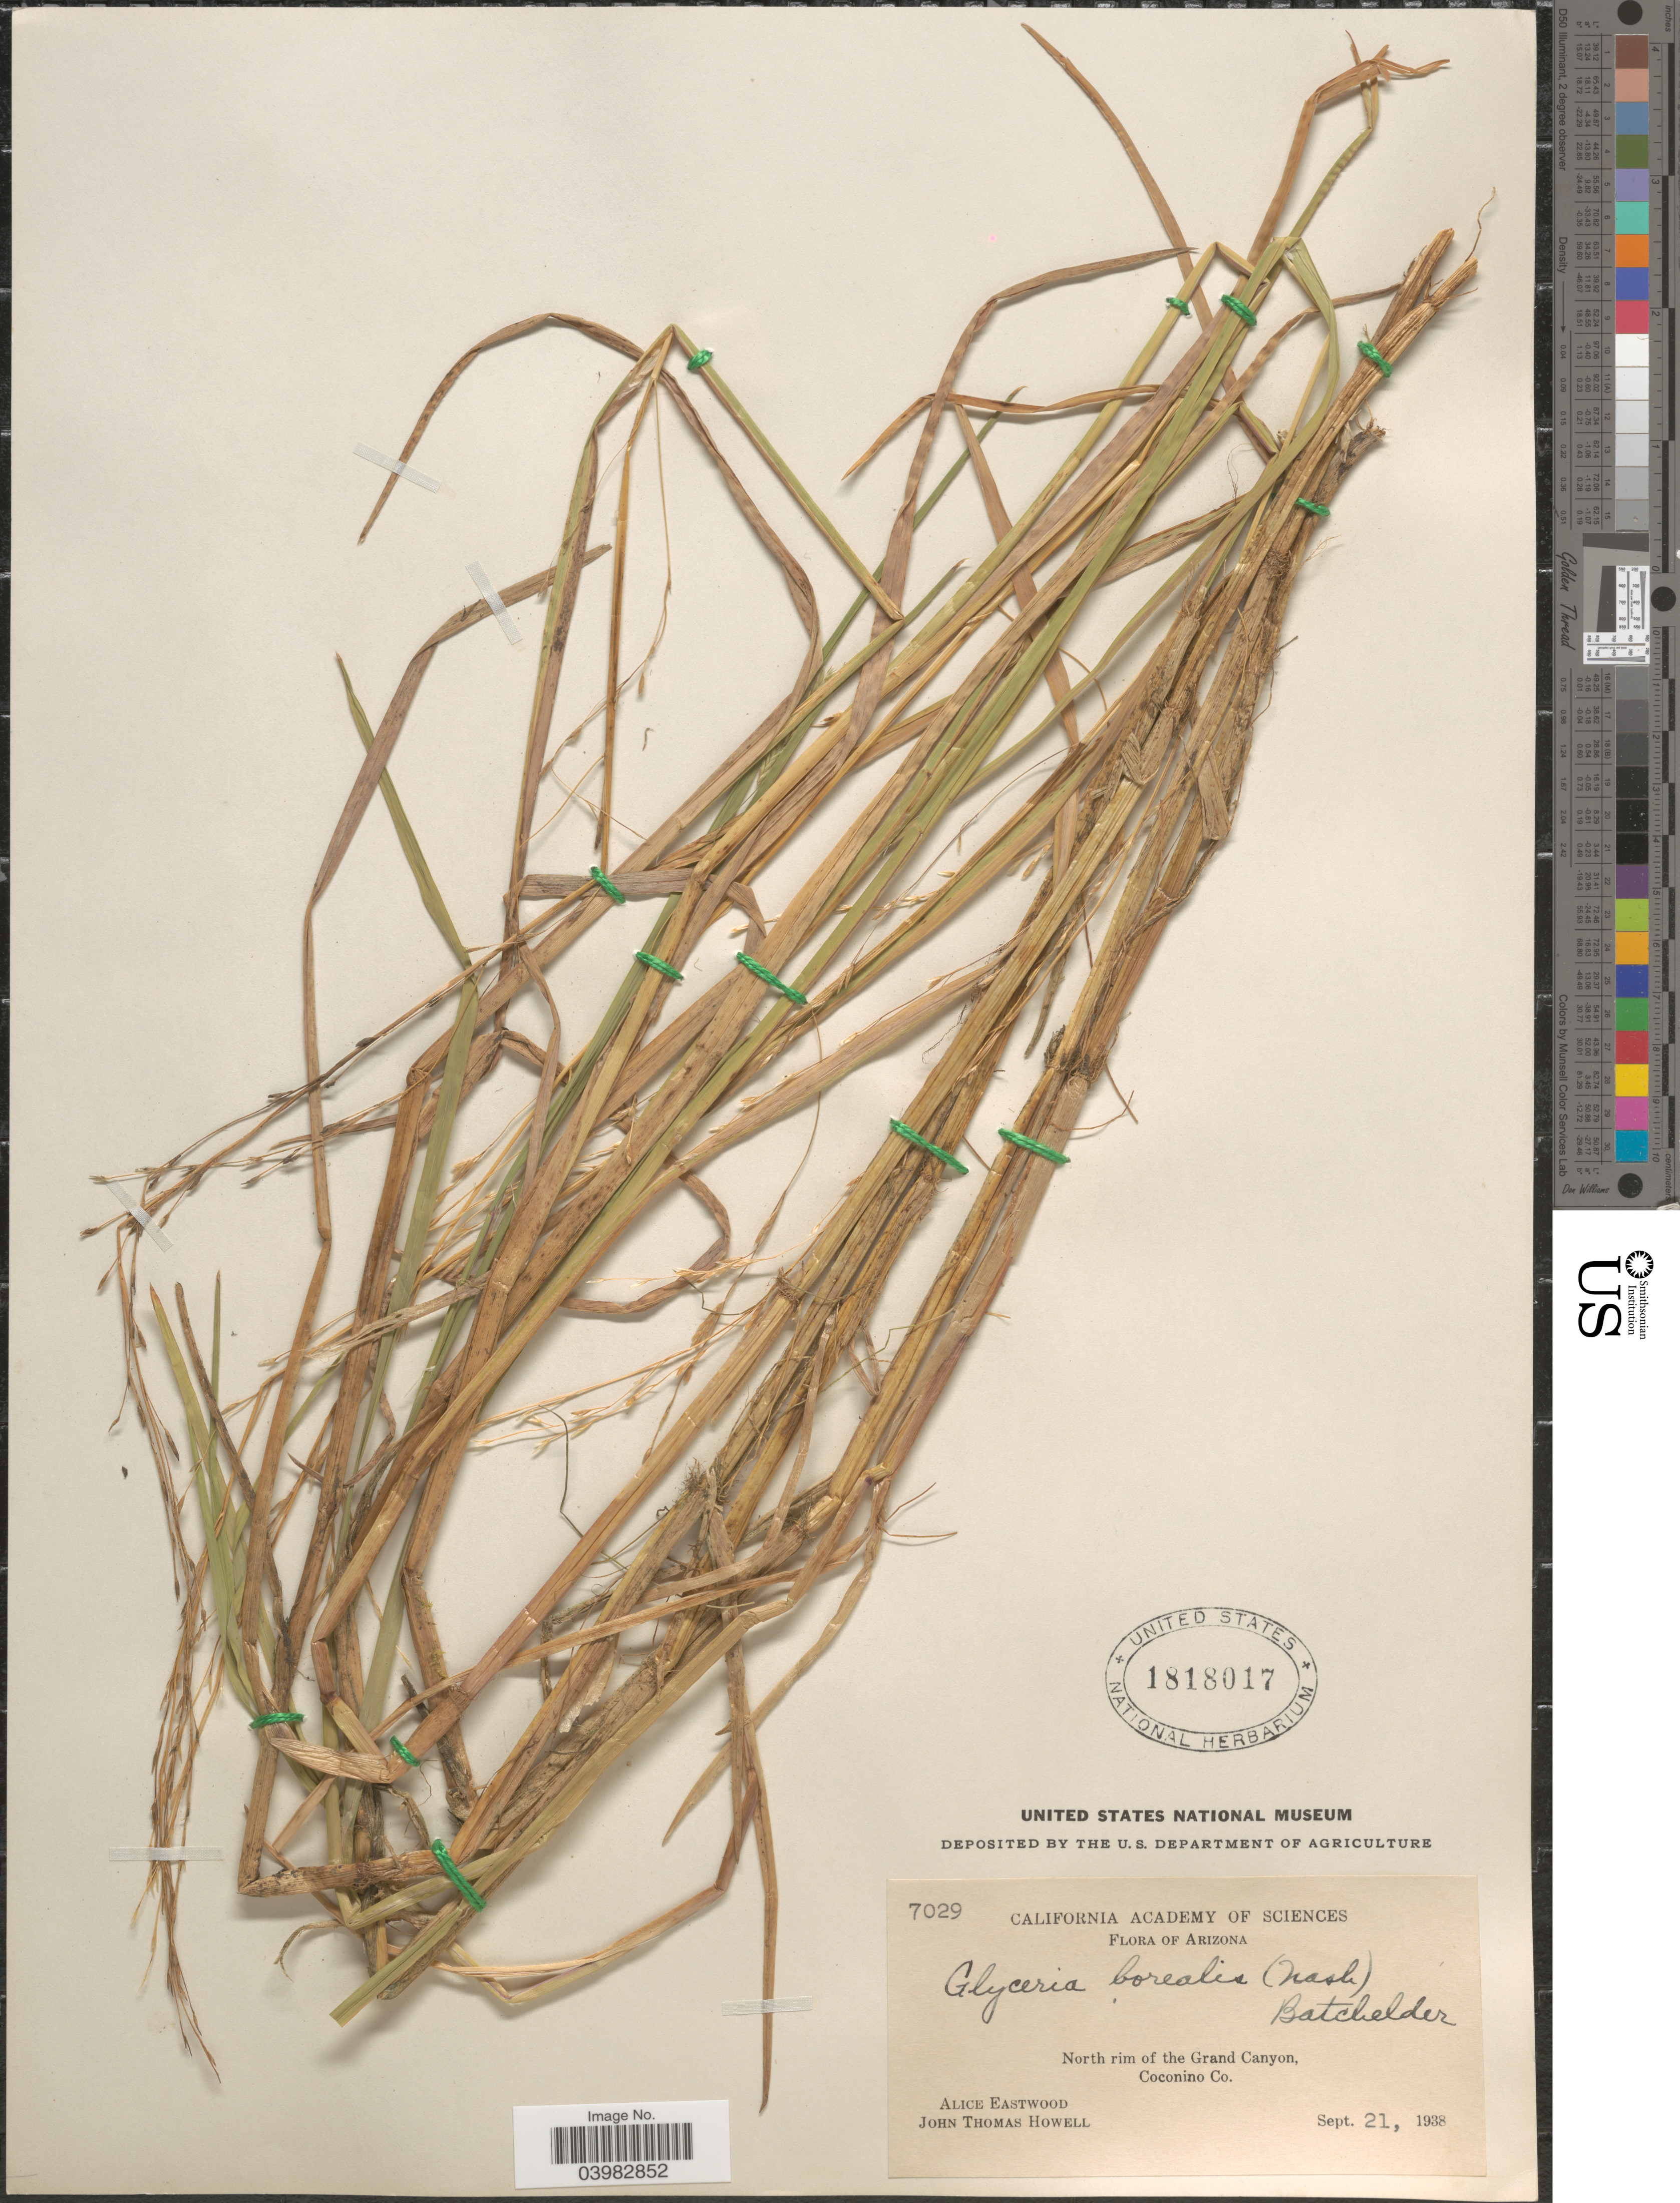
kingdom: Plantae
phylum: Tracheophyta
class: Liliopsida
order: Poales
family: Poaceae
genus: Glyceria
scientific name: Glyceria borealis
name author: (Nash) Batchelder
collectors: A. Eastwood & J. T. Howell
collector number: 7029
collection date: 1938-09-21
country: United States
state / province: Arizona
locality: North rim of the Grand Canyon, Coconino Co.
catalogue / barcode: US 1818017